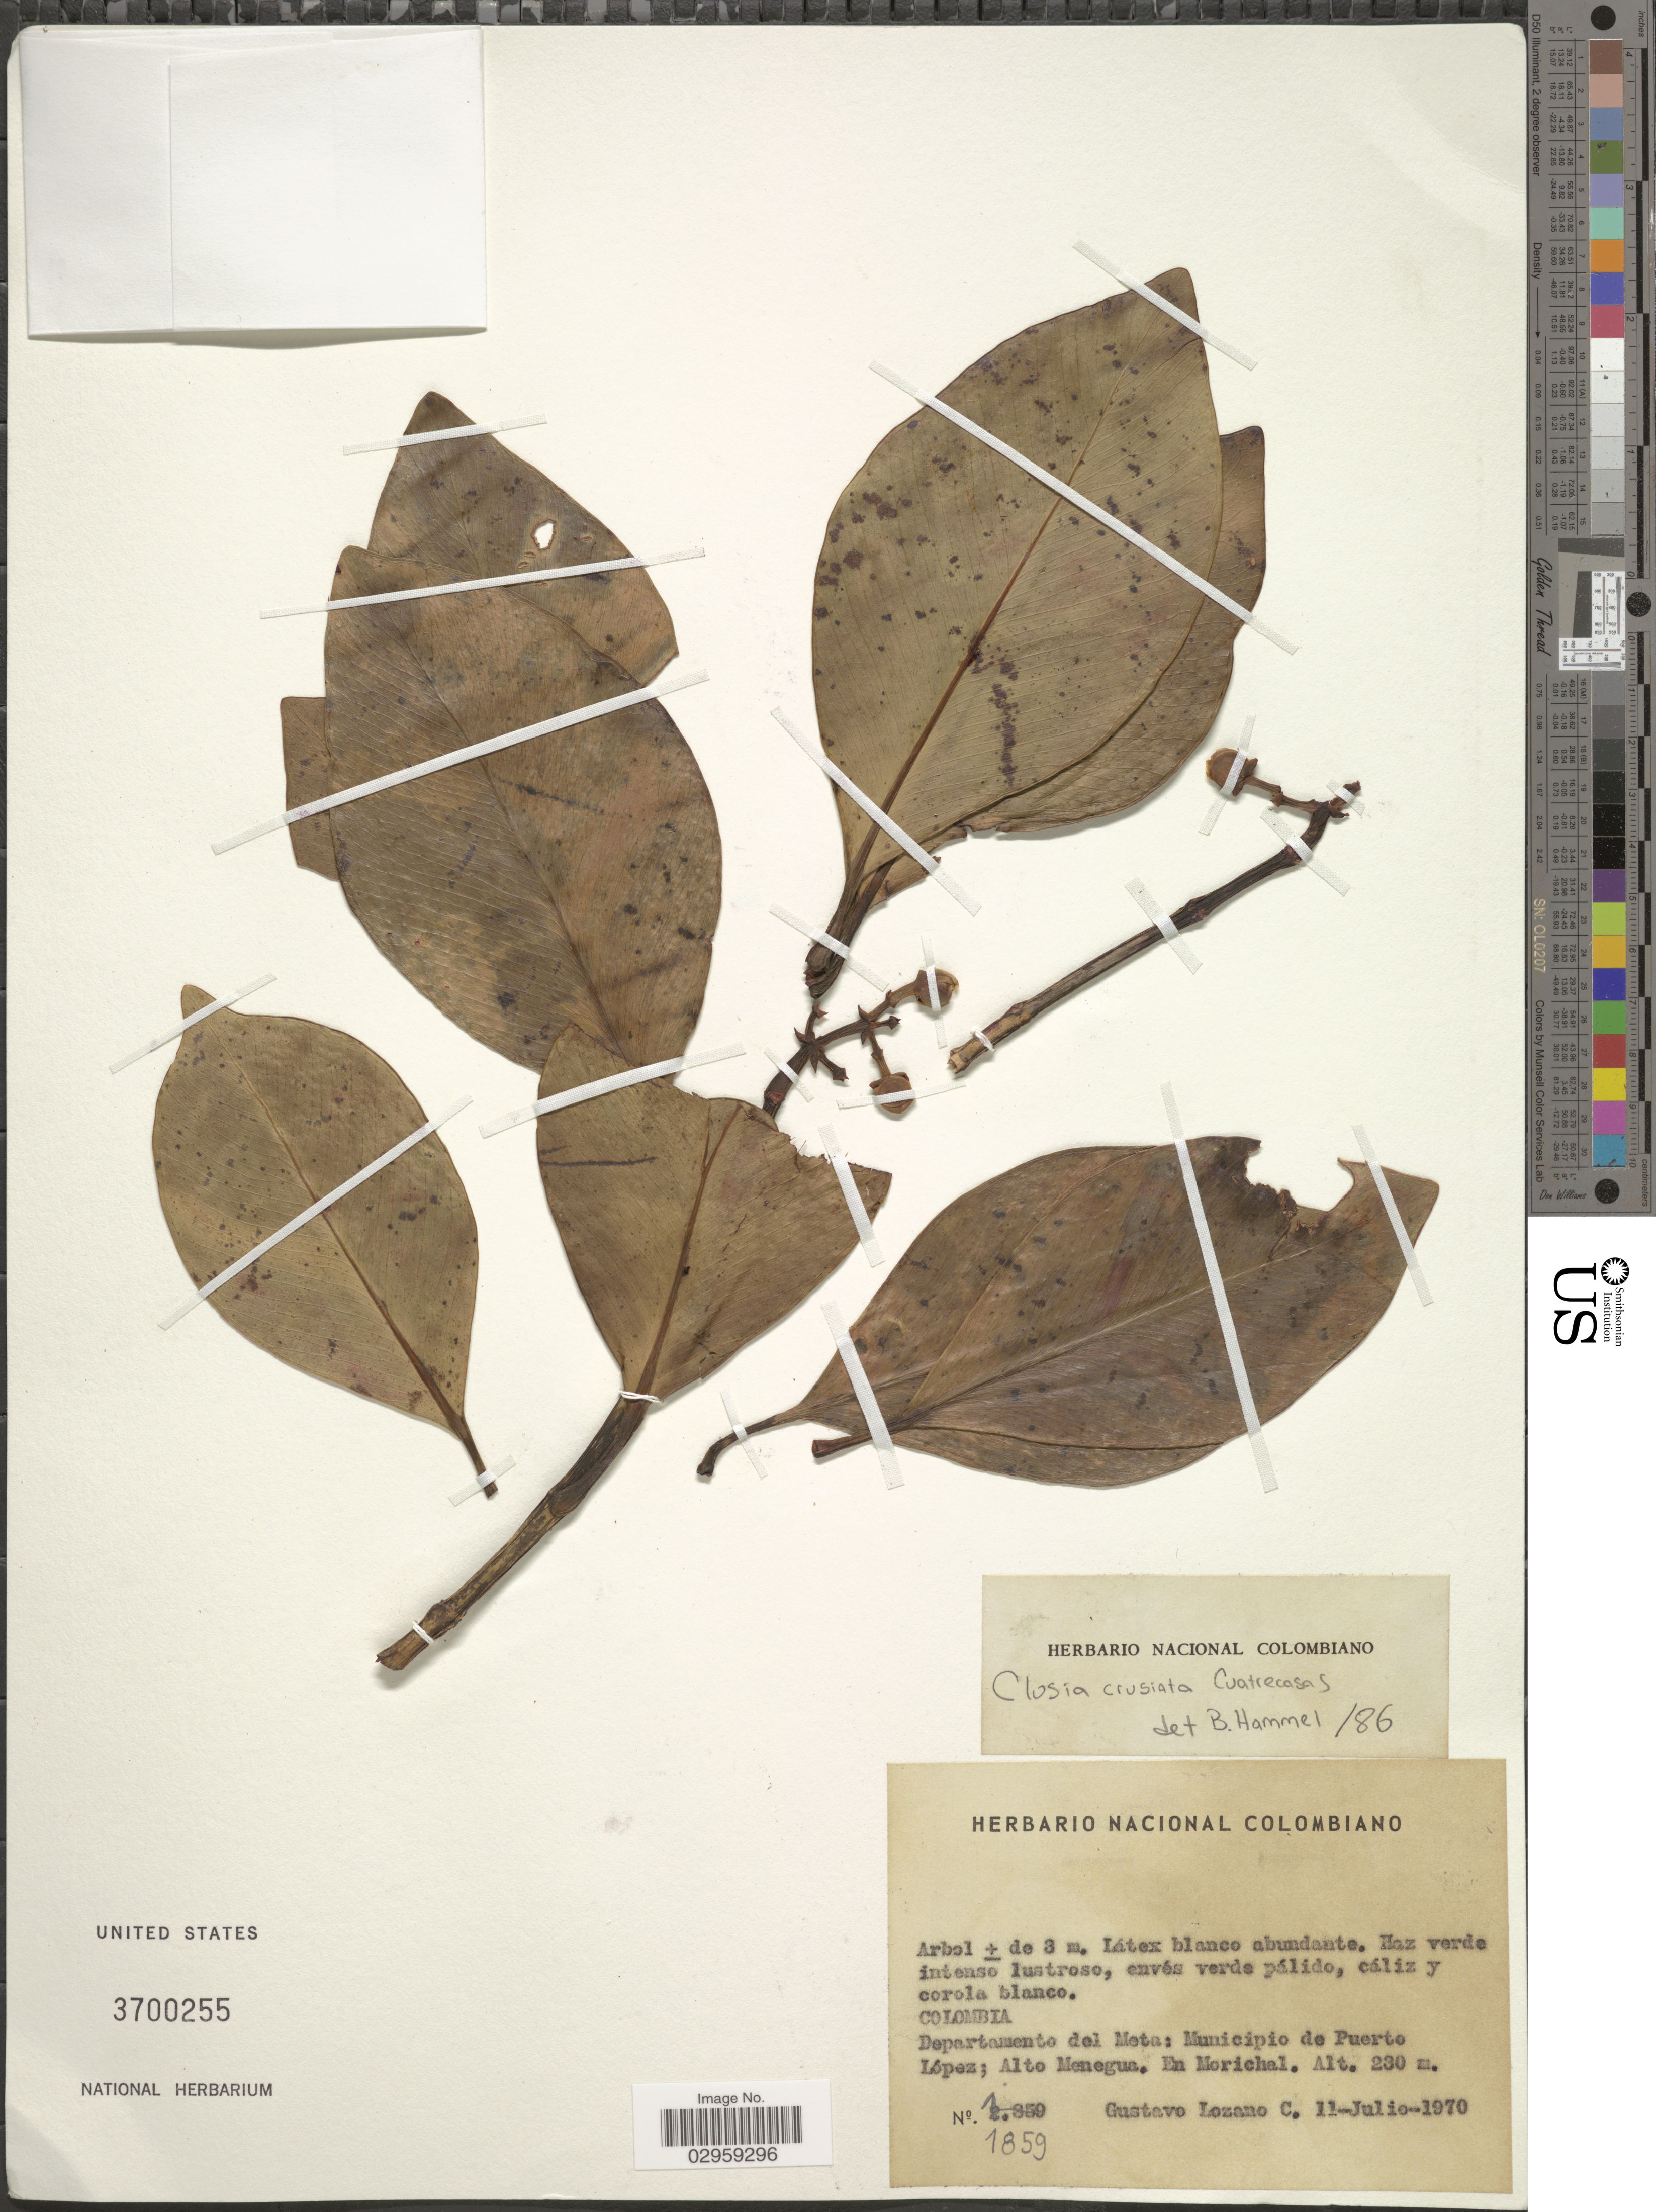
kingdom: Plantae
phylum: Tracheophyta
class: Magnoliopsida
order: Malpighiales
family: Clusiaceae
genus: Clusia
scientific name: Clusia cruciata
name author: Cuatrec.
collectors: G. Lozano-Contreras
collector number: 1859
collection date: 1970-07-11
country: Colombia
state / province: Meta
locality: Departamento del Meta: Municipio de Puerto López; Alto Menegua. En Morichal.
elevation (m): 230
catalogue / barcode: US 3700255